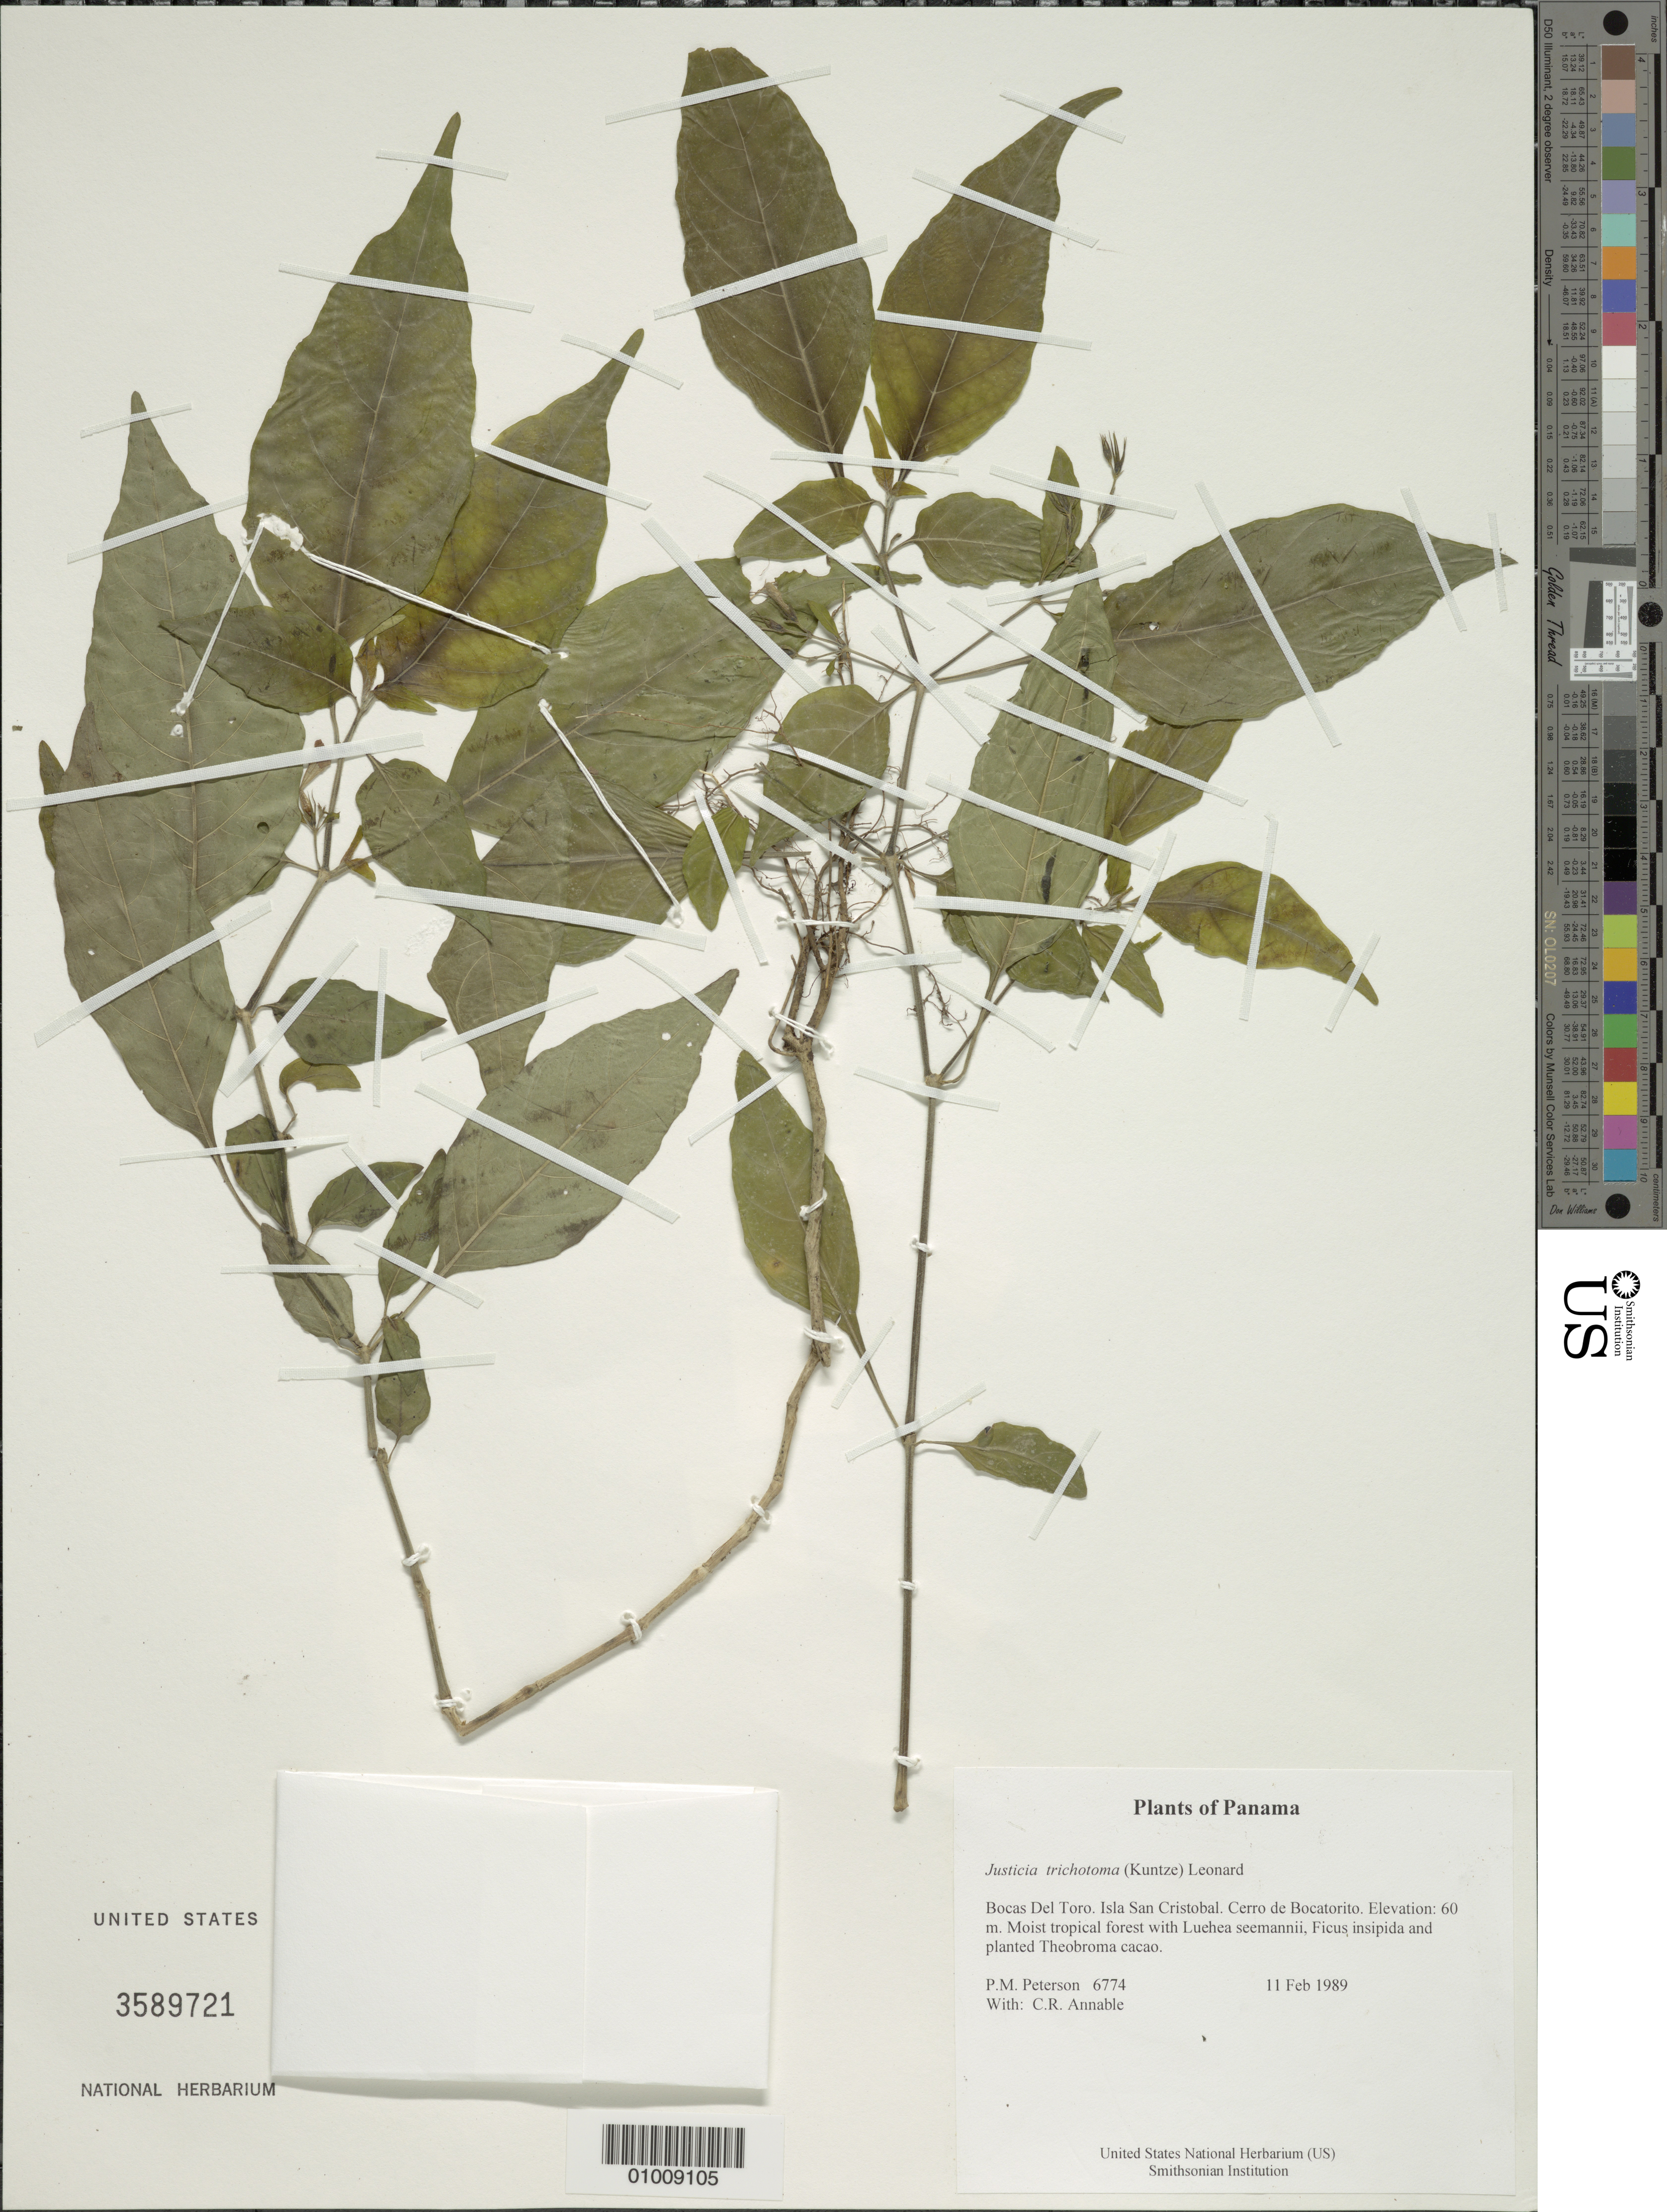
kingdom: Plantae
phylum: Tracheophyta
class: Magnoliopsida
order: Lamiales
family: Acanthaceae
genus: Justicia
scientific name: Justicia trichotoma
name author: (Kuntze) Leonard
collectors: P. M. Peterson & C. R. Annable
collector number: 06774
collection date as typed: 11 Feb 1989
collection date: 1989-02-11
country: Panama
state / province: Bocas del Toro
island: San Cristobal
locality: Cerro de Bocatorito.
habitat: Moist tropical forest with Luehea seemannii, Ficus insipida and planted Theobroma cacao.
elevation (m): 60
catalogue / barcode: US 3589721